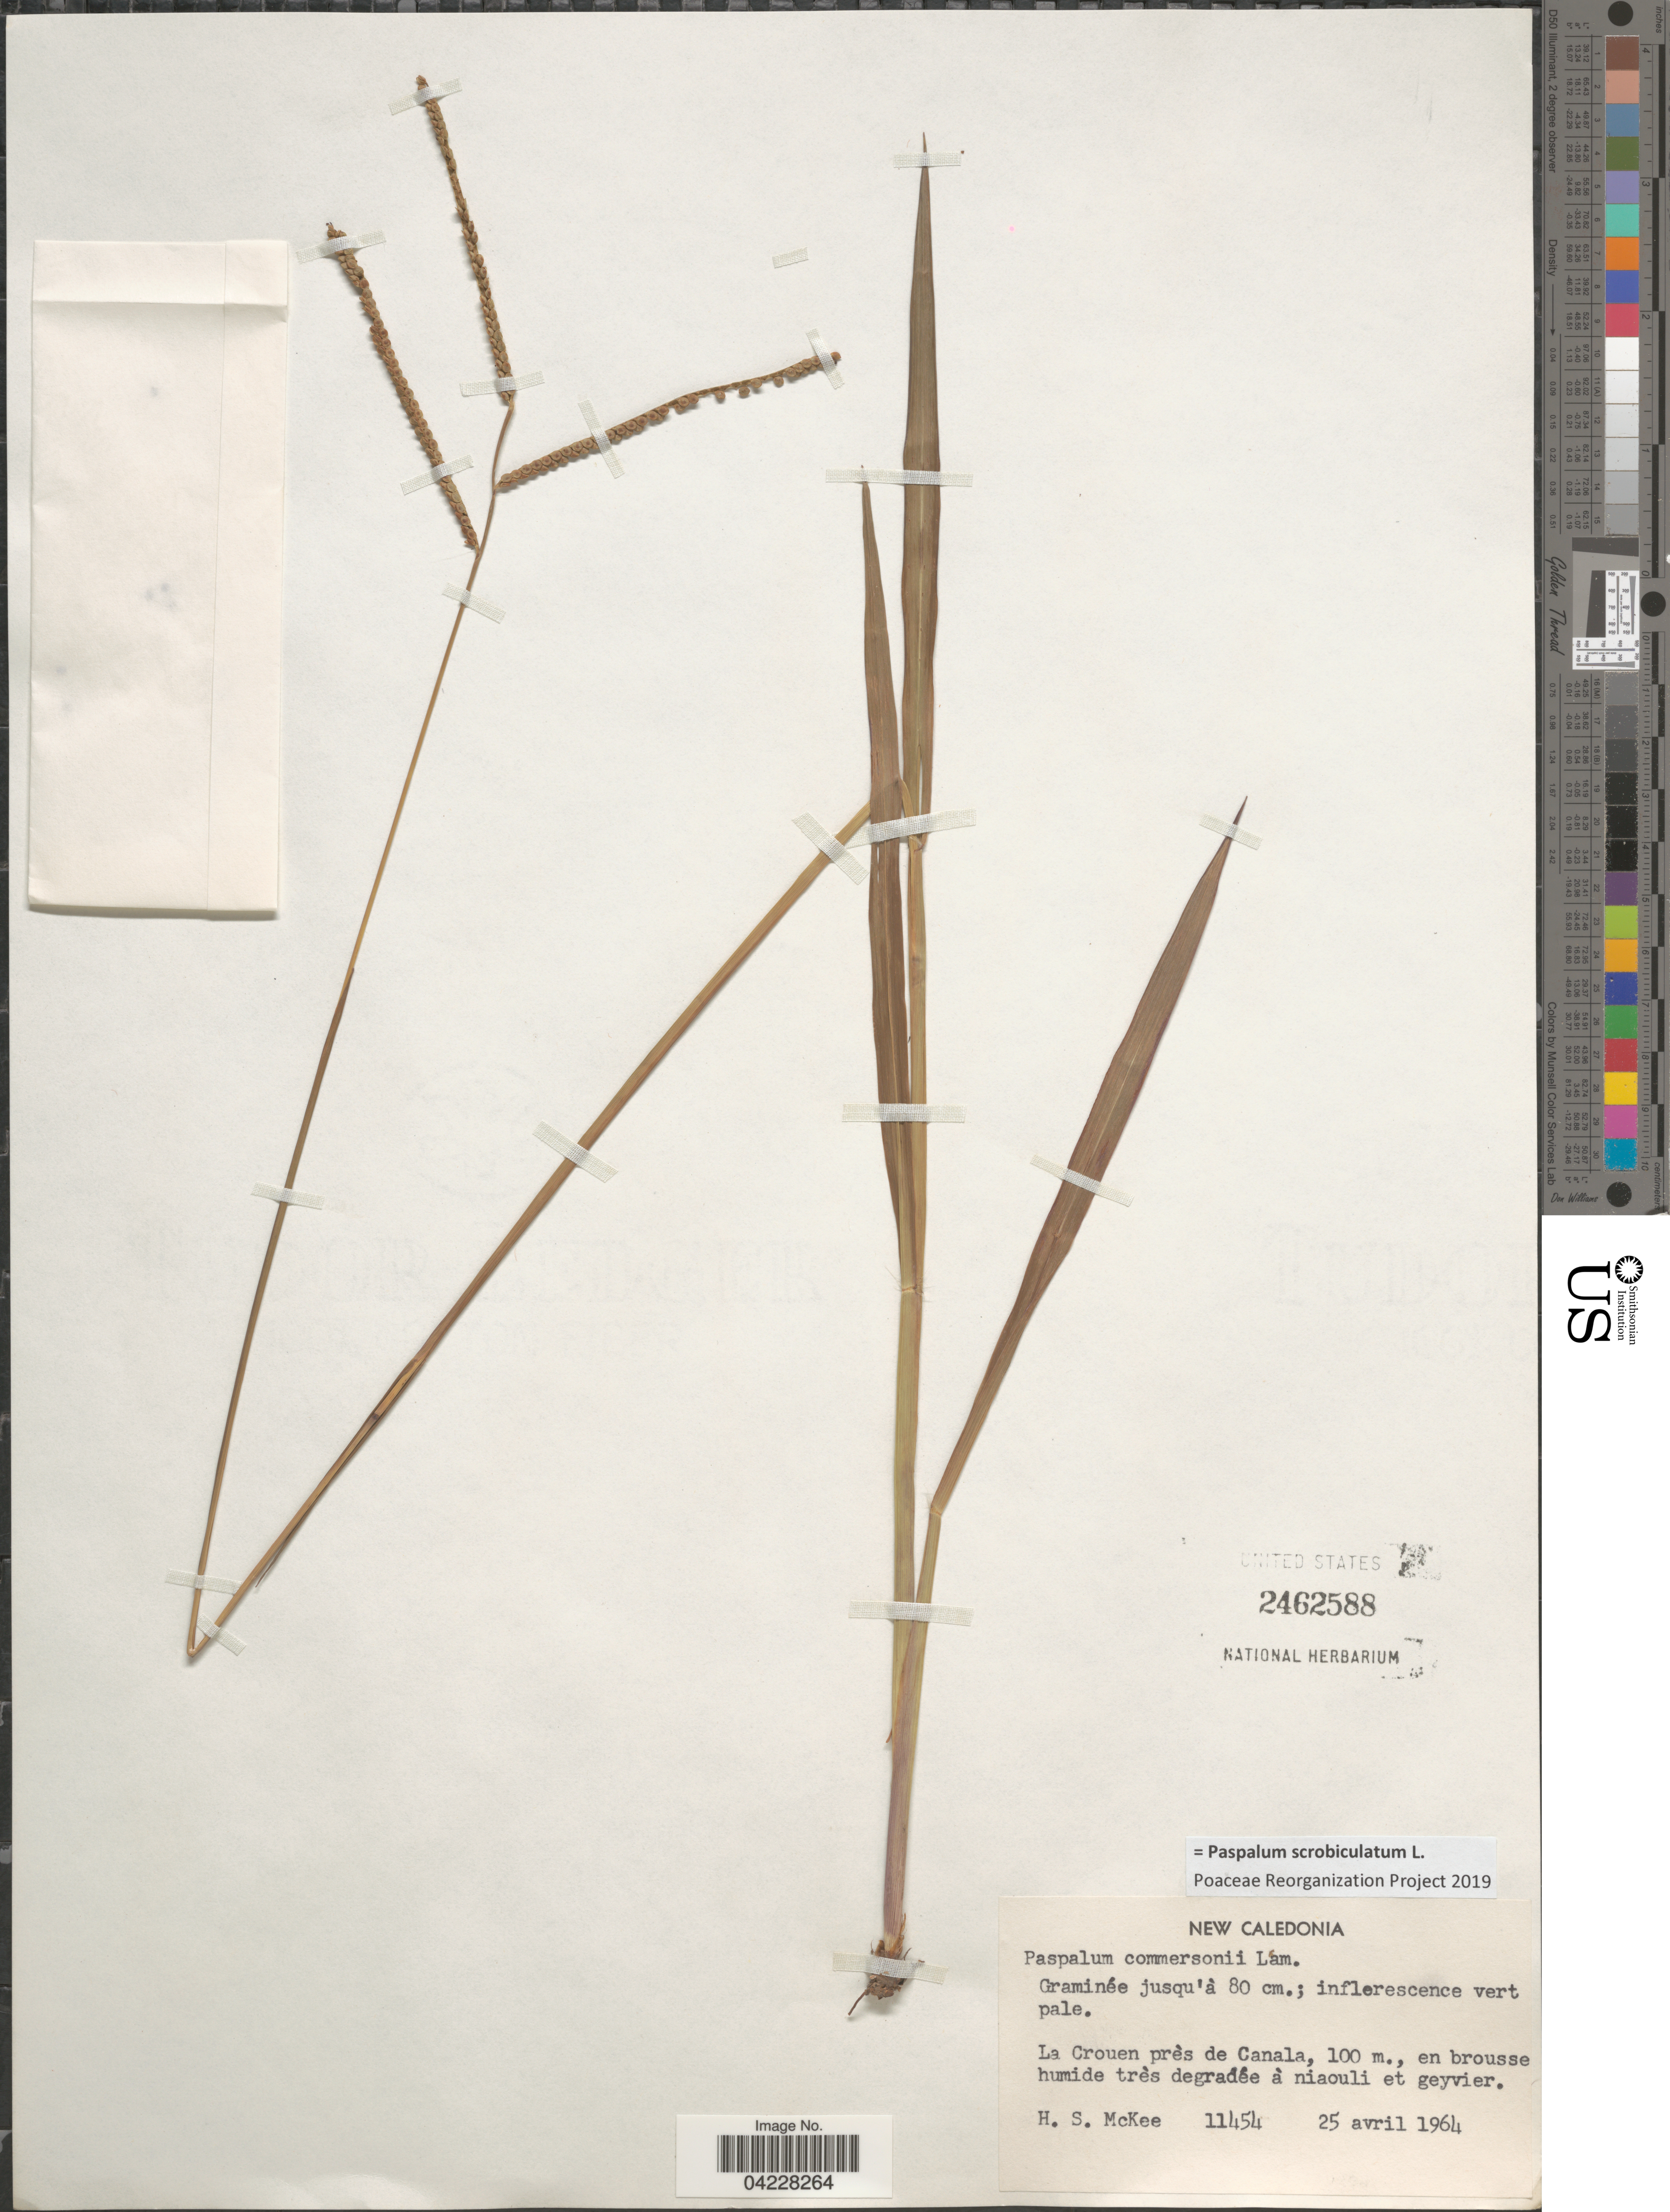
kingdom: Plantae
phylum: Tracheophyta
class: Liliopsida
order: Poales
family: Poaceae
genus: Paspalum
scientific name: Paspalum scrobiculatum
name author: L.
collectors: H. S. McKee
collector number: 11454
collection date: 1964-04-25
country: New Caledonia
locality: La Crouen près de Canala, en brousse humide très degradée à niaouli et geyvier.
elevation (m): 100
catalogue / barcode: US 2462588